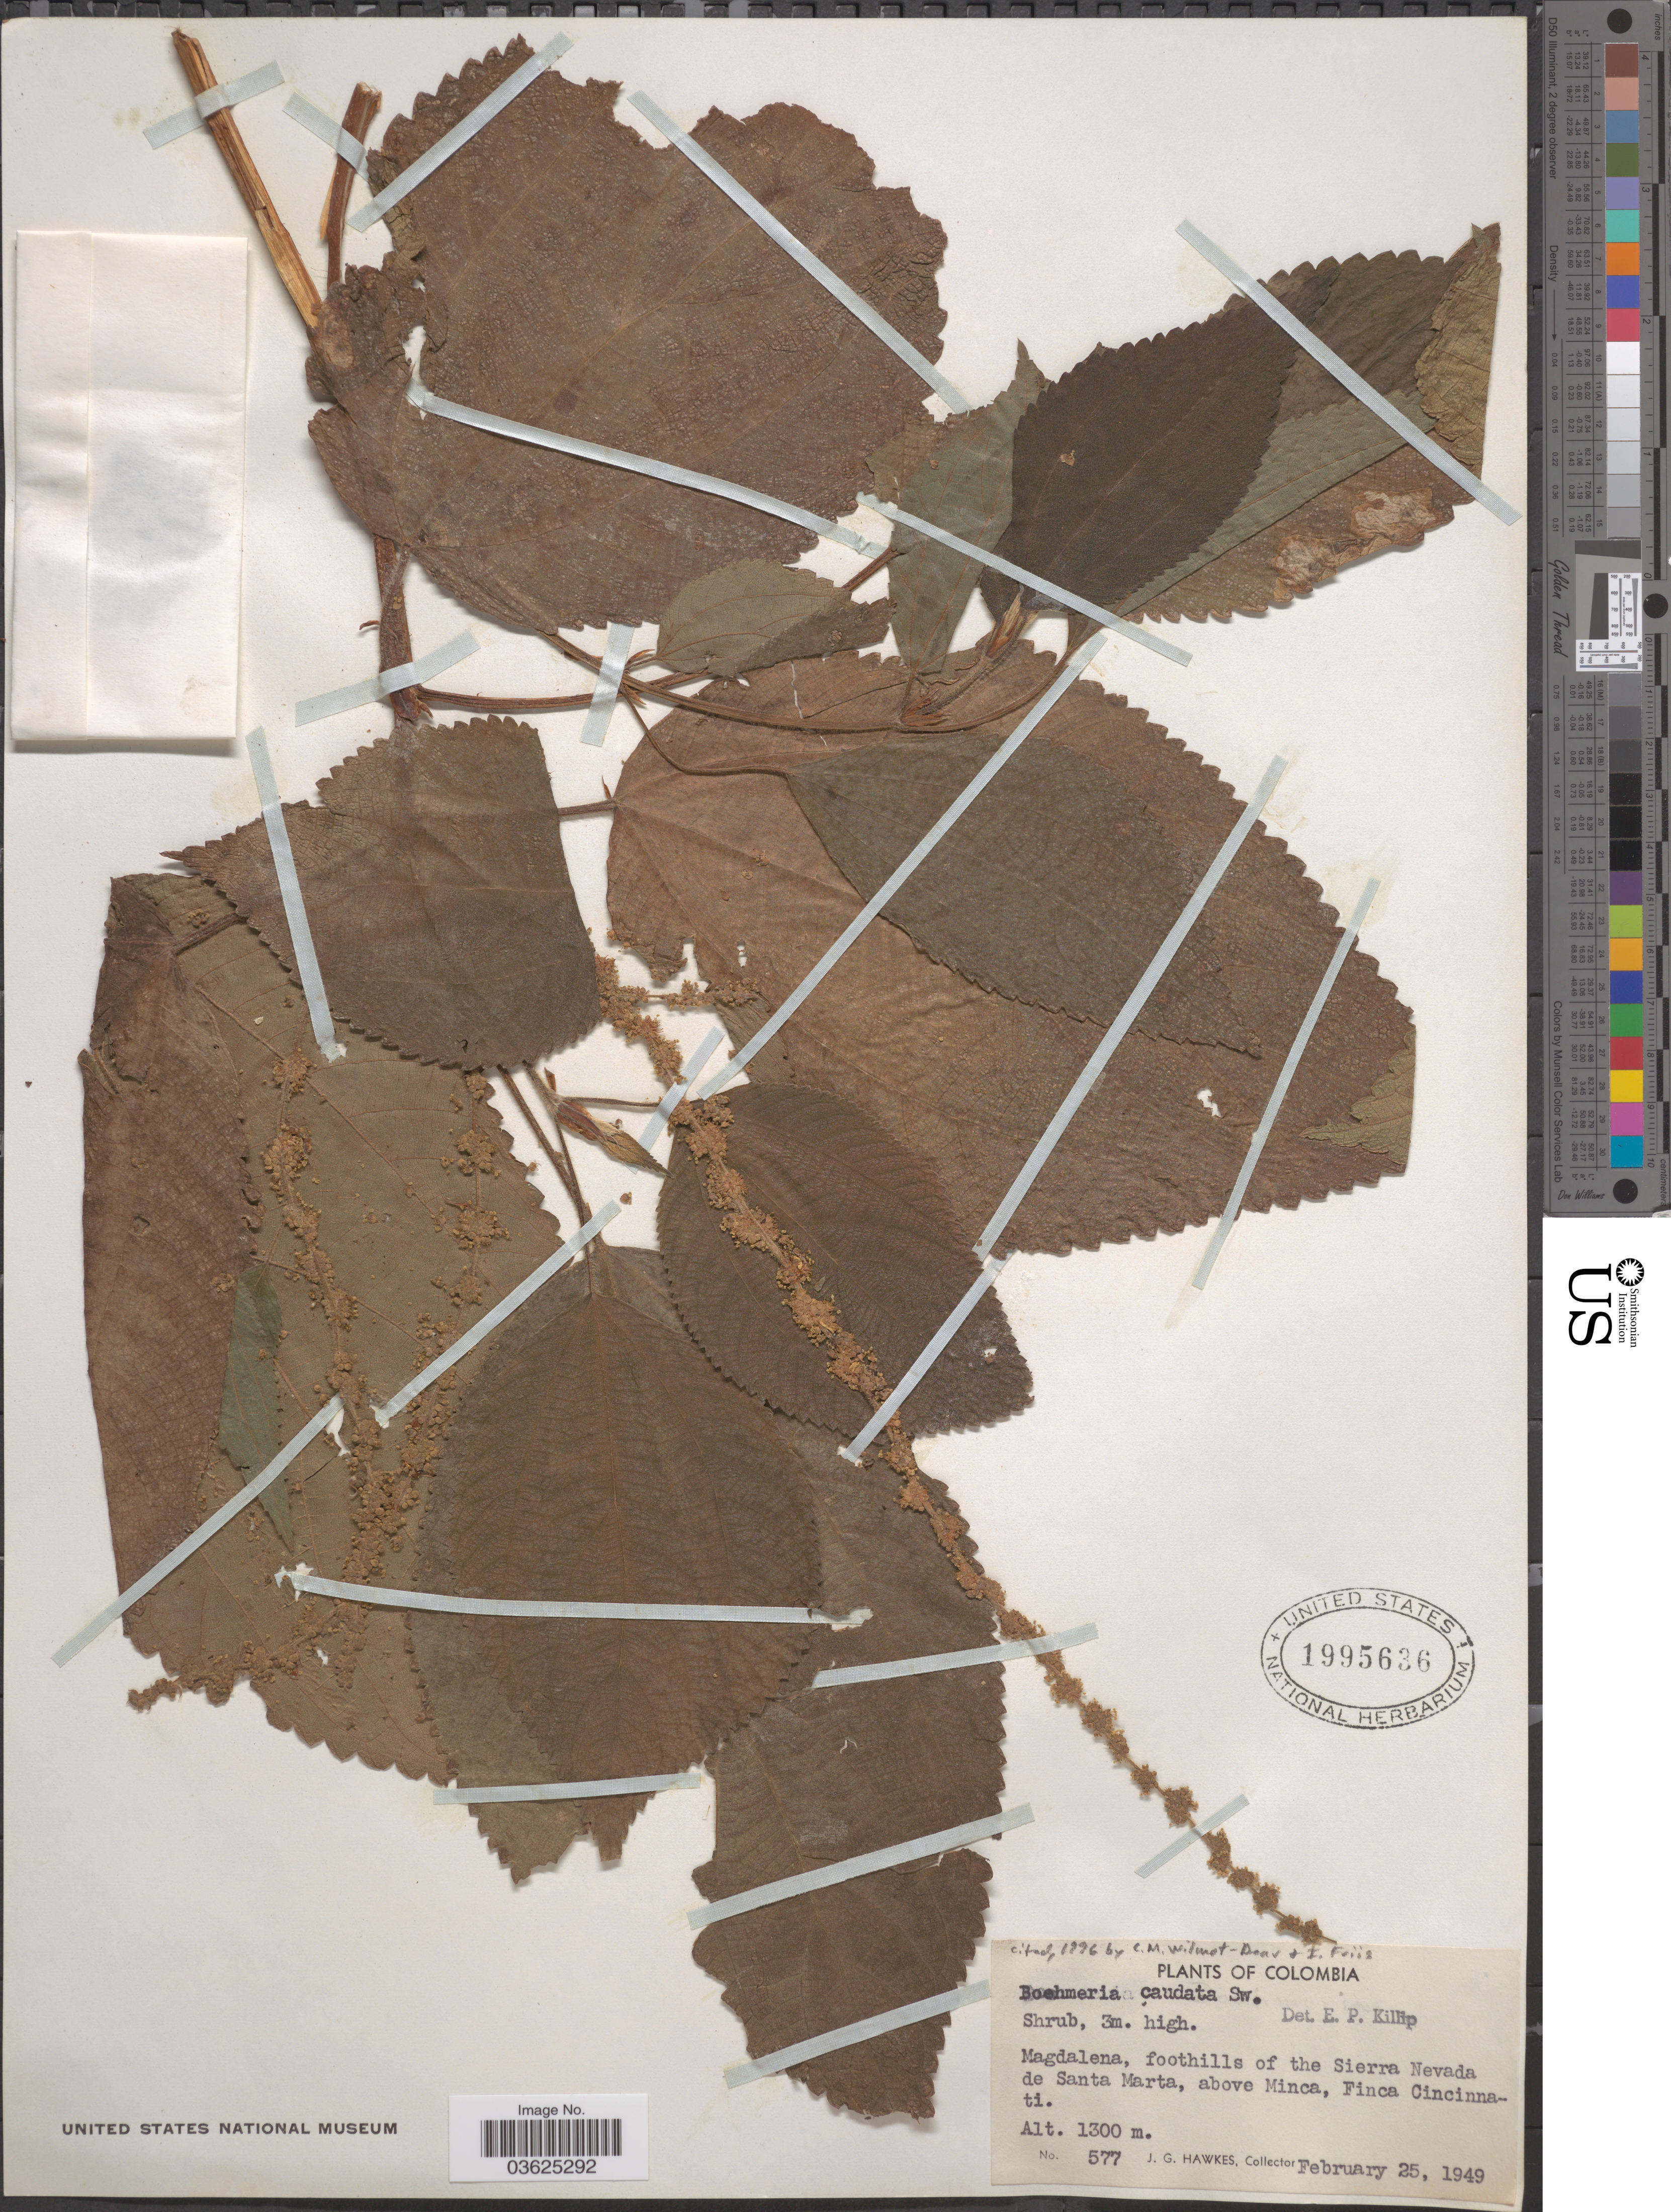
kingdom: Plantae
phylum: Tracheophyta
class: Magnoliopsida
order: Rosales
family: Urticaceae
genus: Boehmeria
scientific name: Boehmeria caudata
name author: Sw.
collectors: J. Hawkes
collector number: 577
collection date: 1949-02-25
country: Colombia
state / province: Magdalena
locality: Foothills of the Sierra Nevada de Santa Marta, above Minca, Finca Cincinnati.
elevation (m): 1300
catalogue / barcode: US 1995636